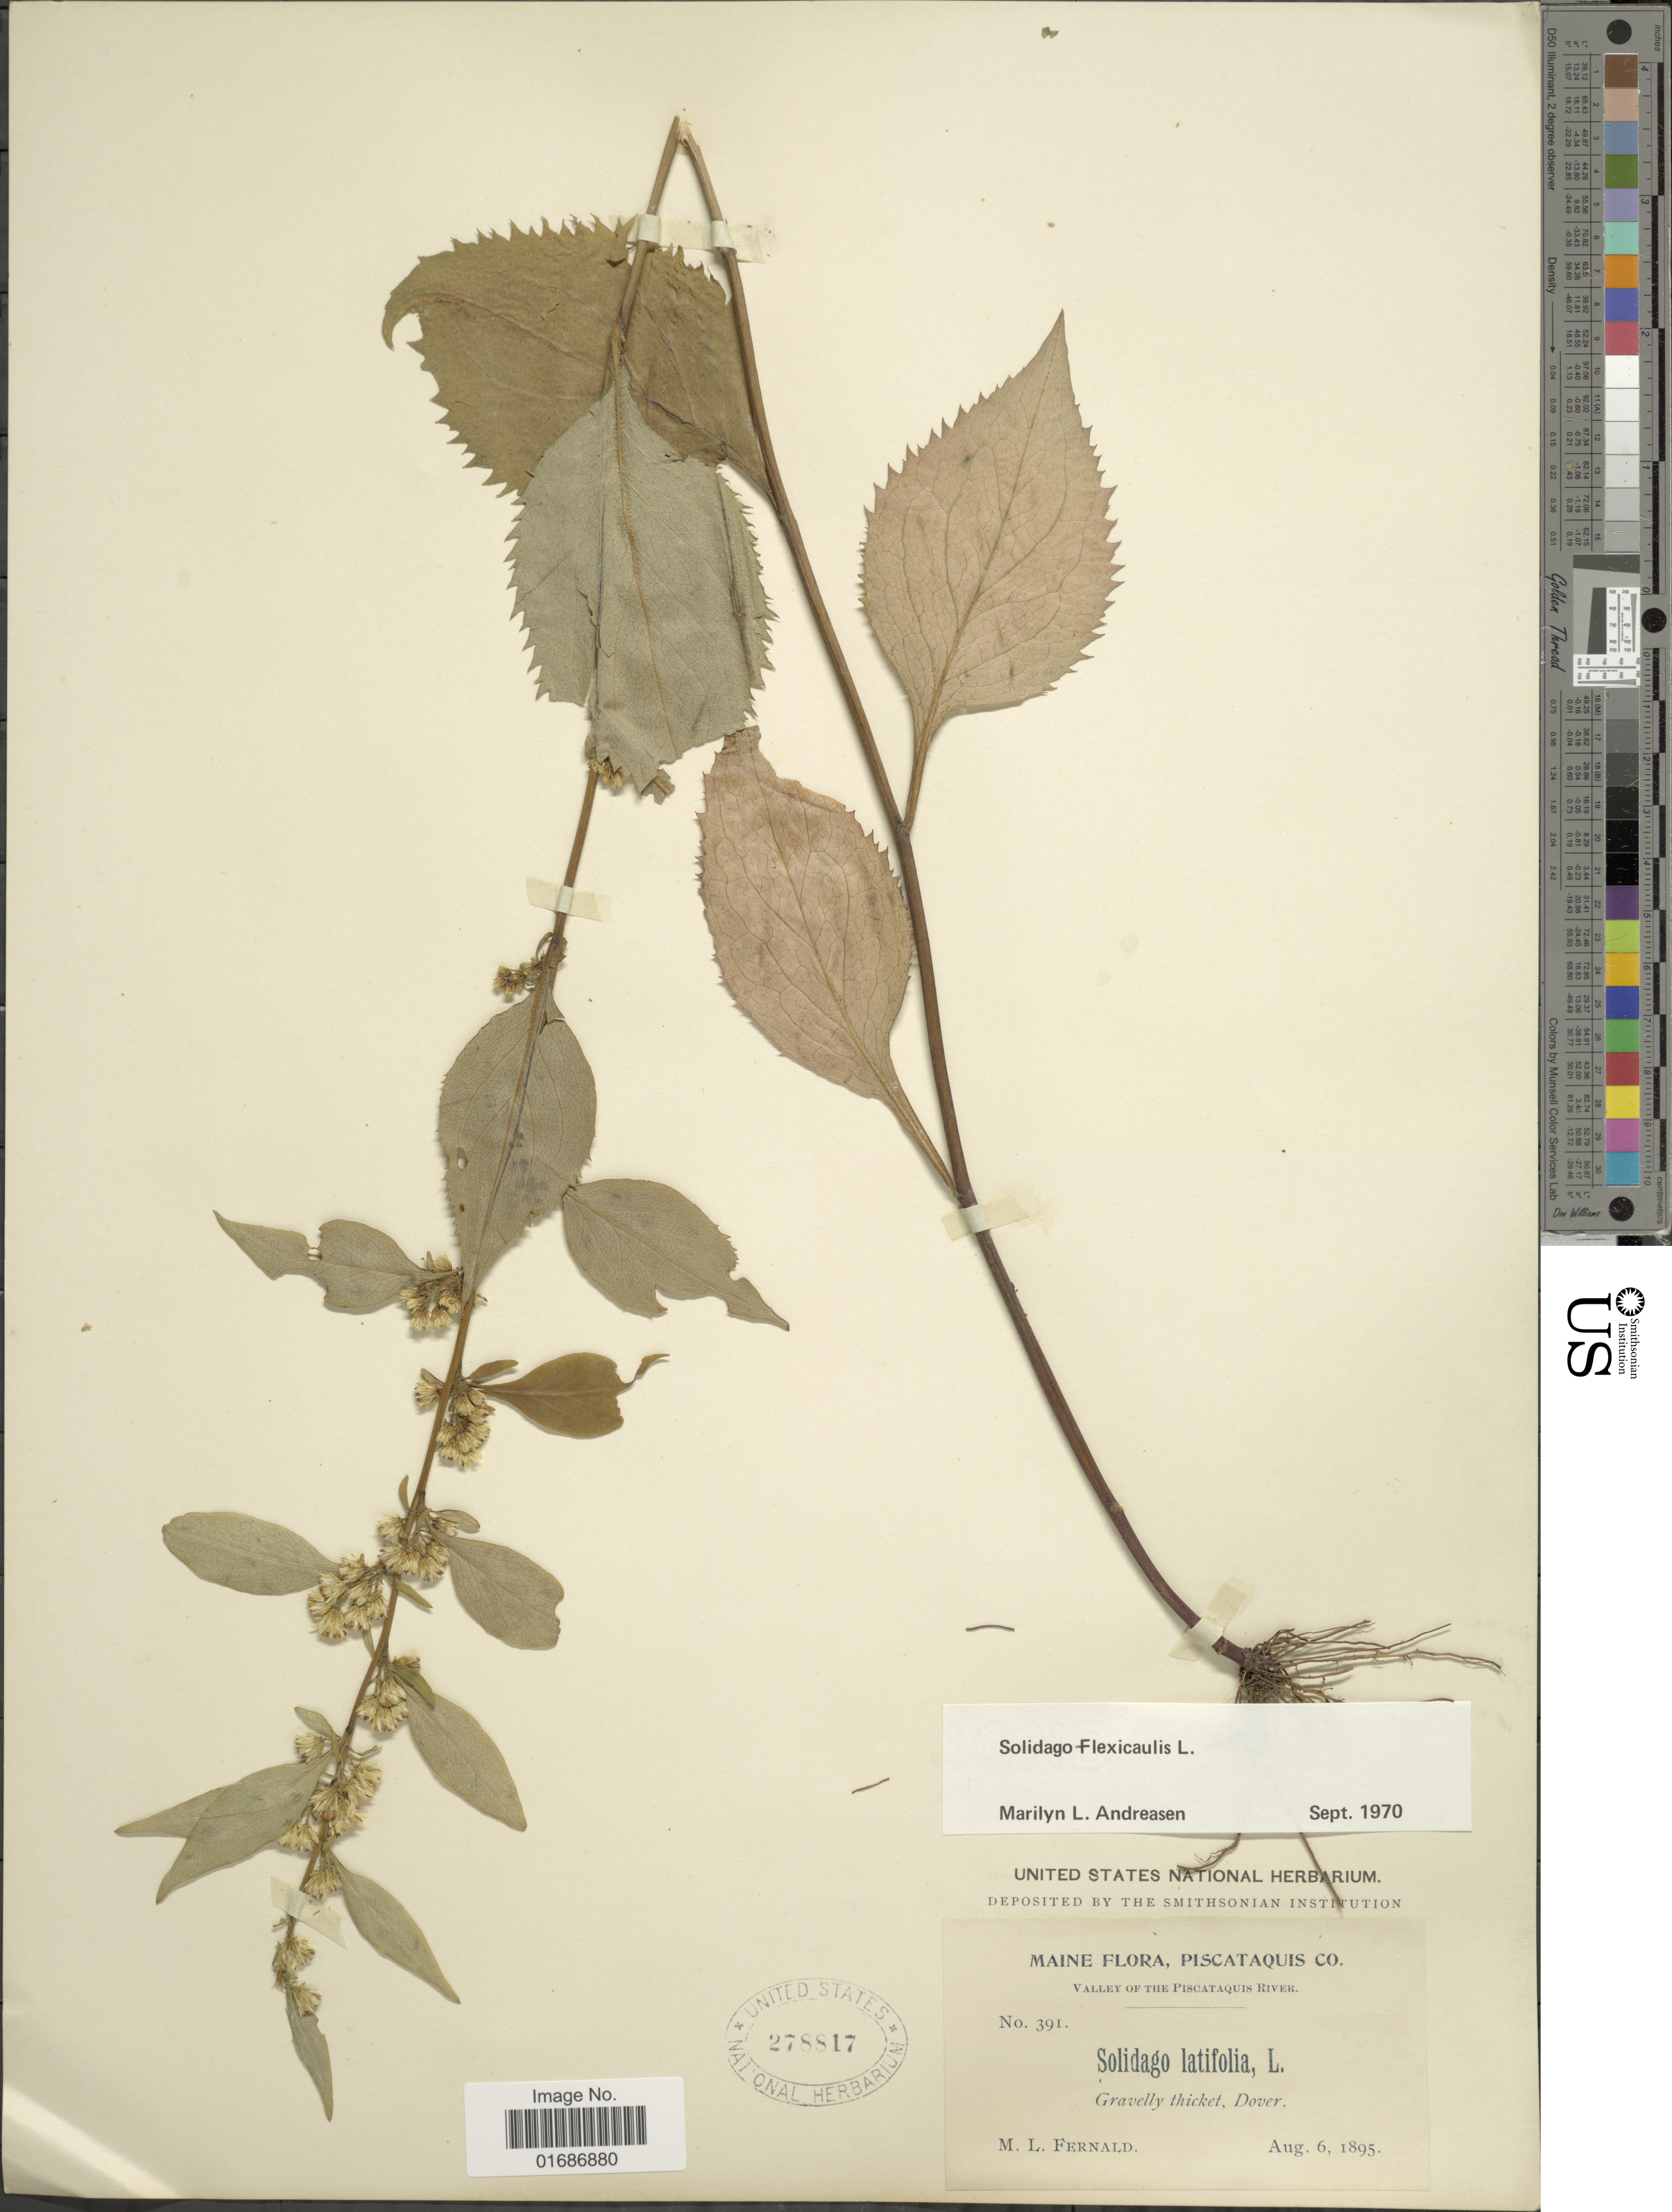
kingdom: Plantae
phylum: Tracheophyta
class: Magnoliopsida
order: Asterales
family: Asteraceae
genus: Solidago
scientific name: Solidago flexicaulis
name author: L.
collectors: M. L. Fernald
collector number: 391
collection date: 1895-08-06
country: United States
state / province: Maine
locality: Piscataquis Co. Gravelly thicket, Dover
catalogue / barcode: US 278817